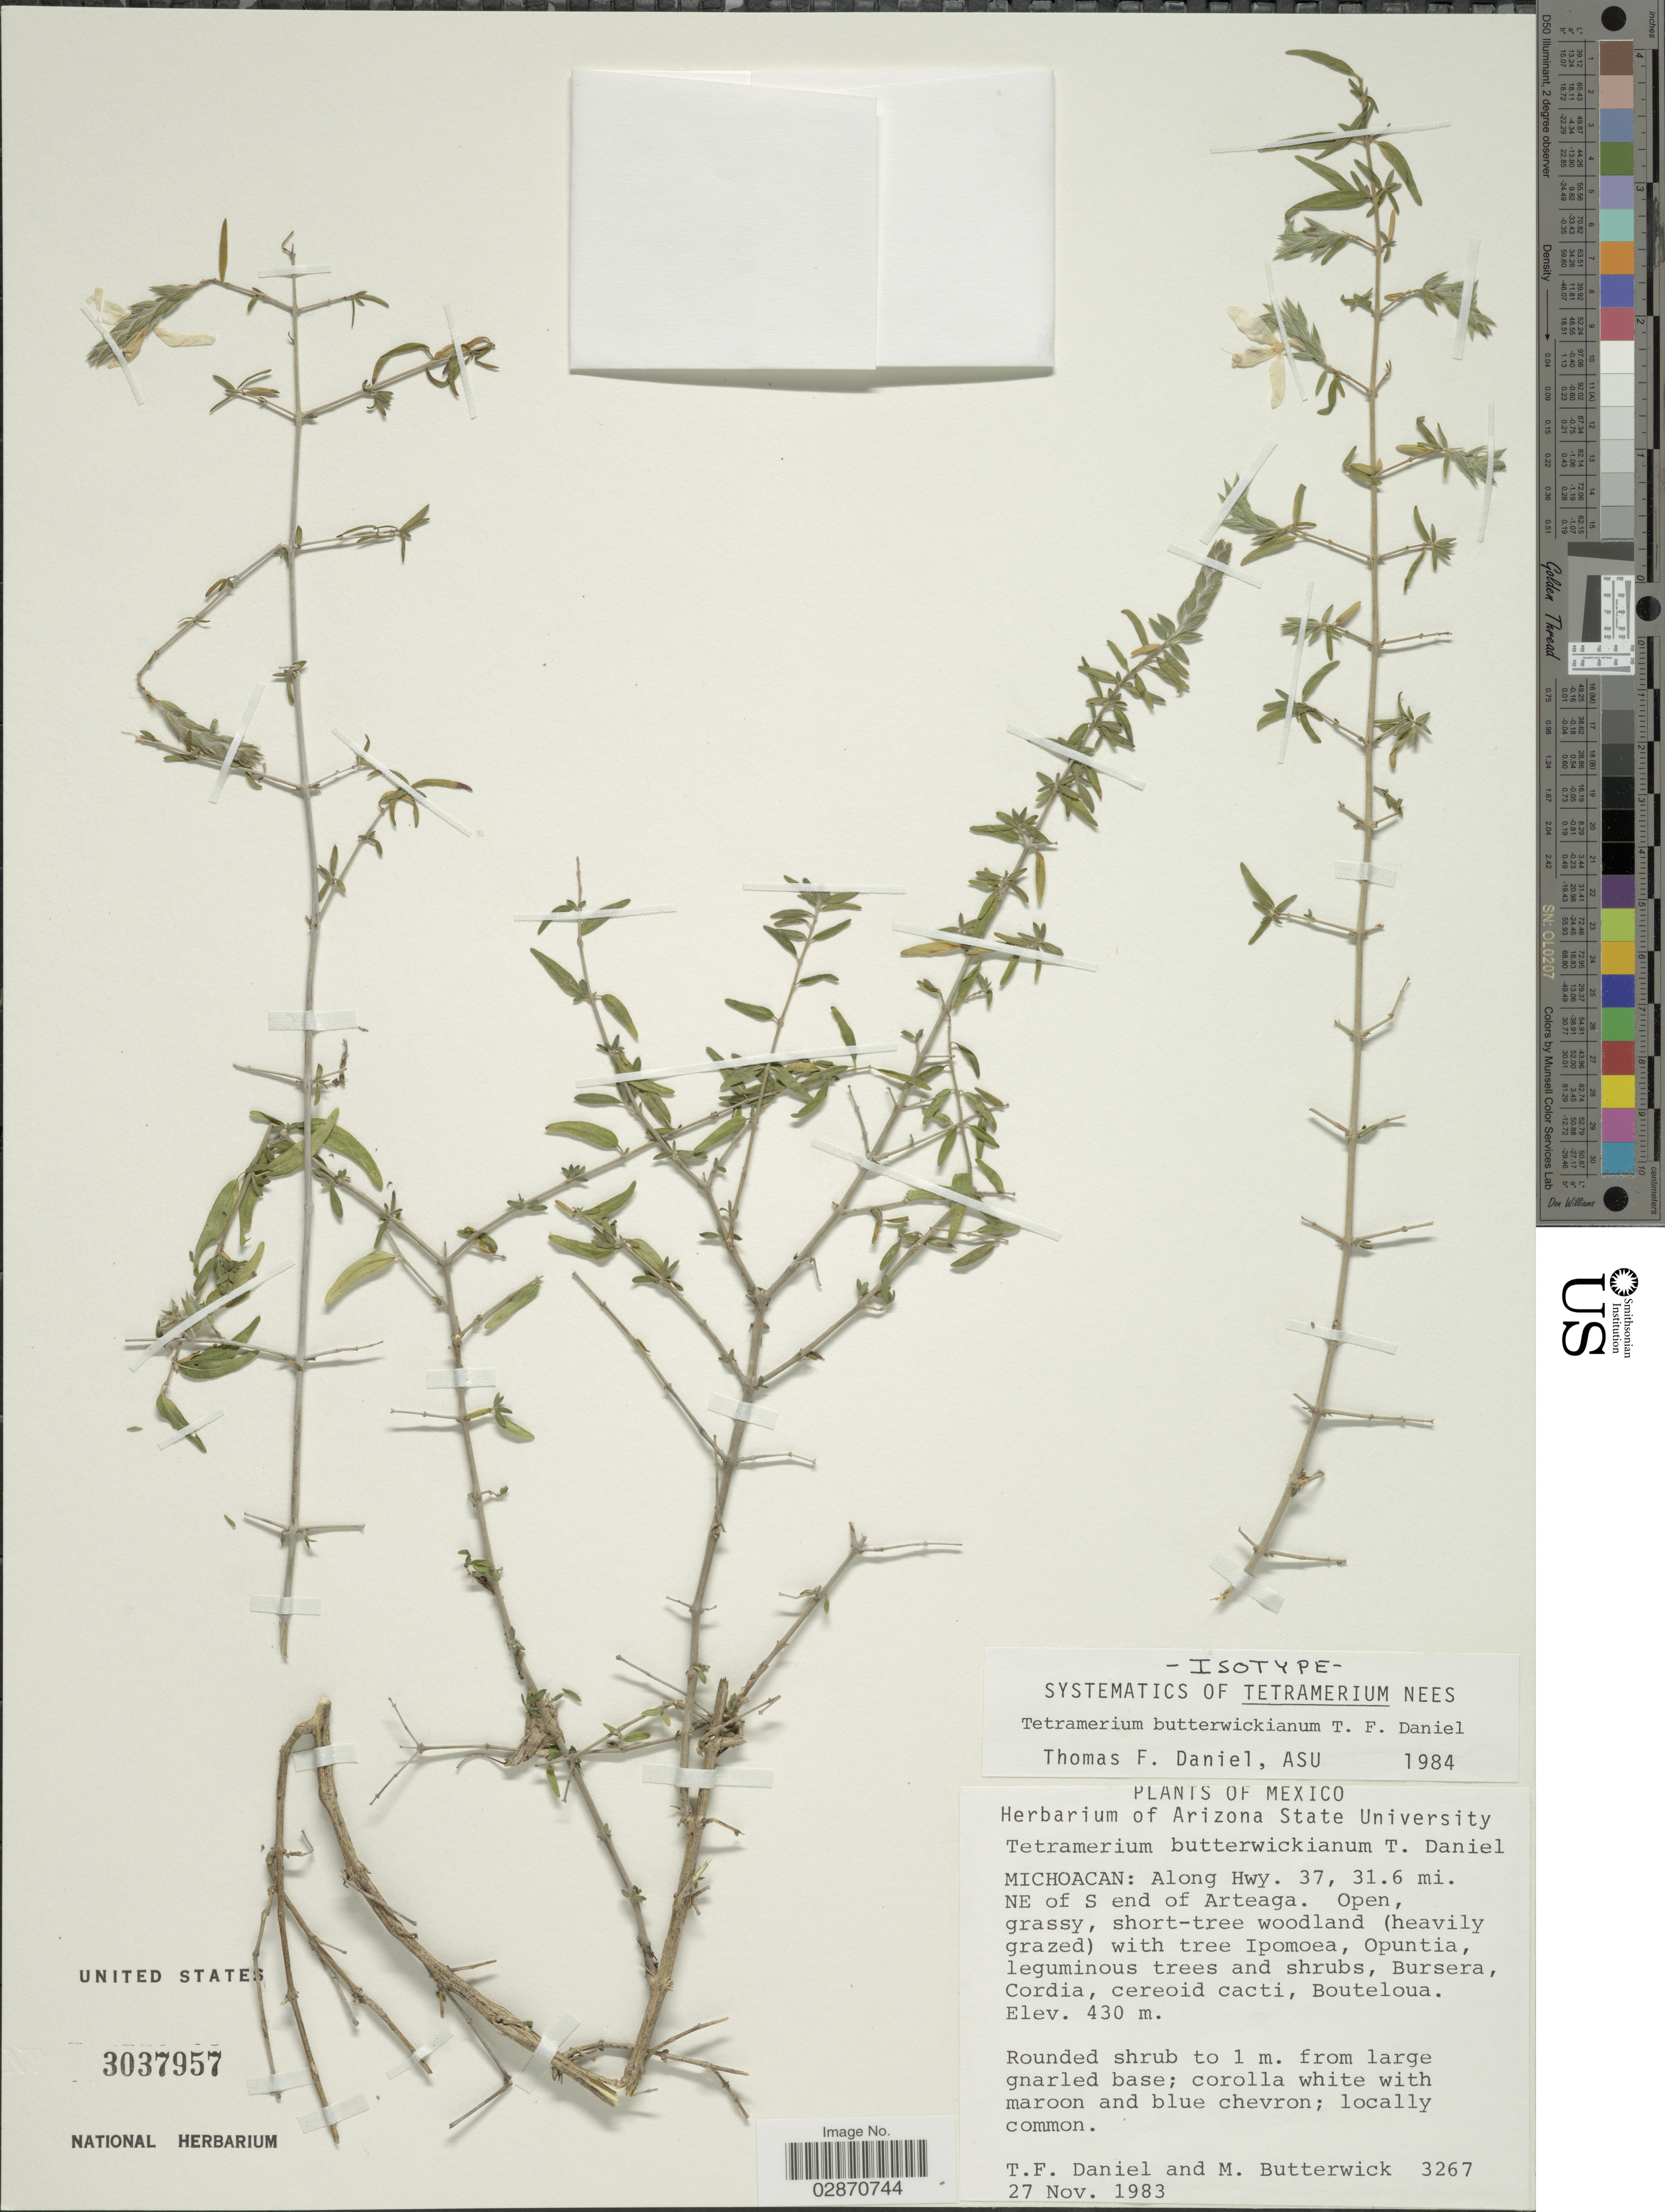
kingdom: Plantae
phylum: Tracheophyta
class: Magnoliopsida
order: Lamiales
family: Acanthaceae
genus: Tetramerium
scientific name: Tetramerium butterwickianum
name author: T.F. Daniel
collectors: T. F. Daniel & M. Butterwick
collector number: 3267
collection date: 1983-11-27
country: Mexico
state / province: Michoacán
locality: Along Hwy. 37, 31.6 mi. NE of S end of Arteaga.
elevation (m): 430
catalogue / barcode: US 3037957